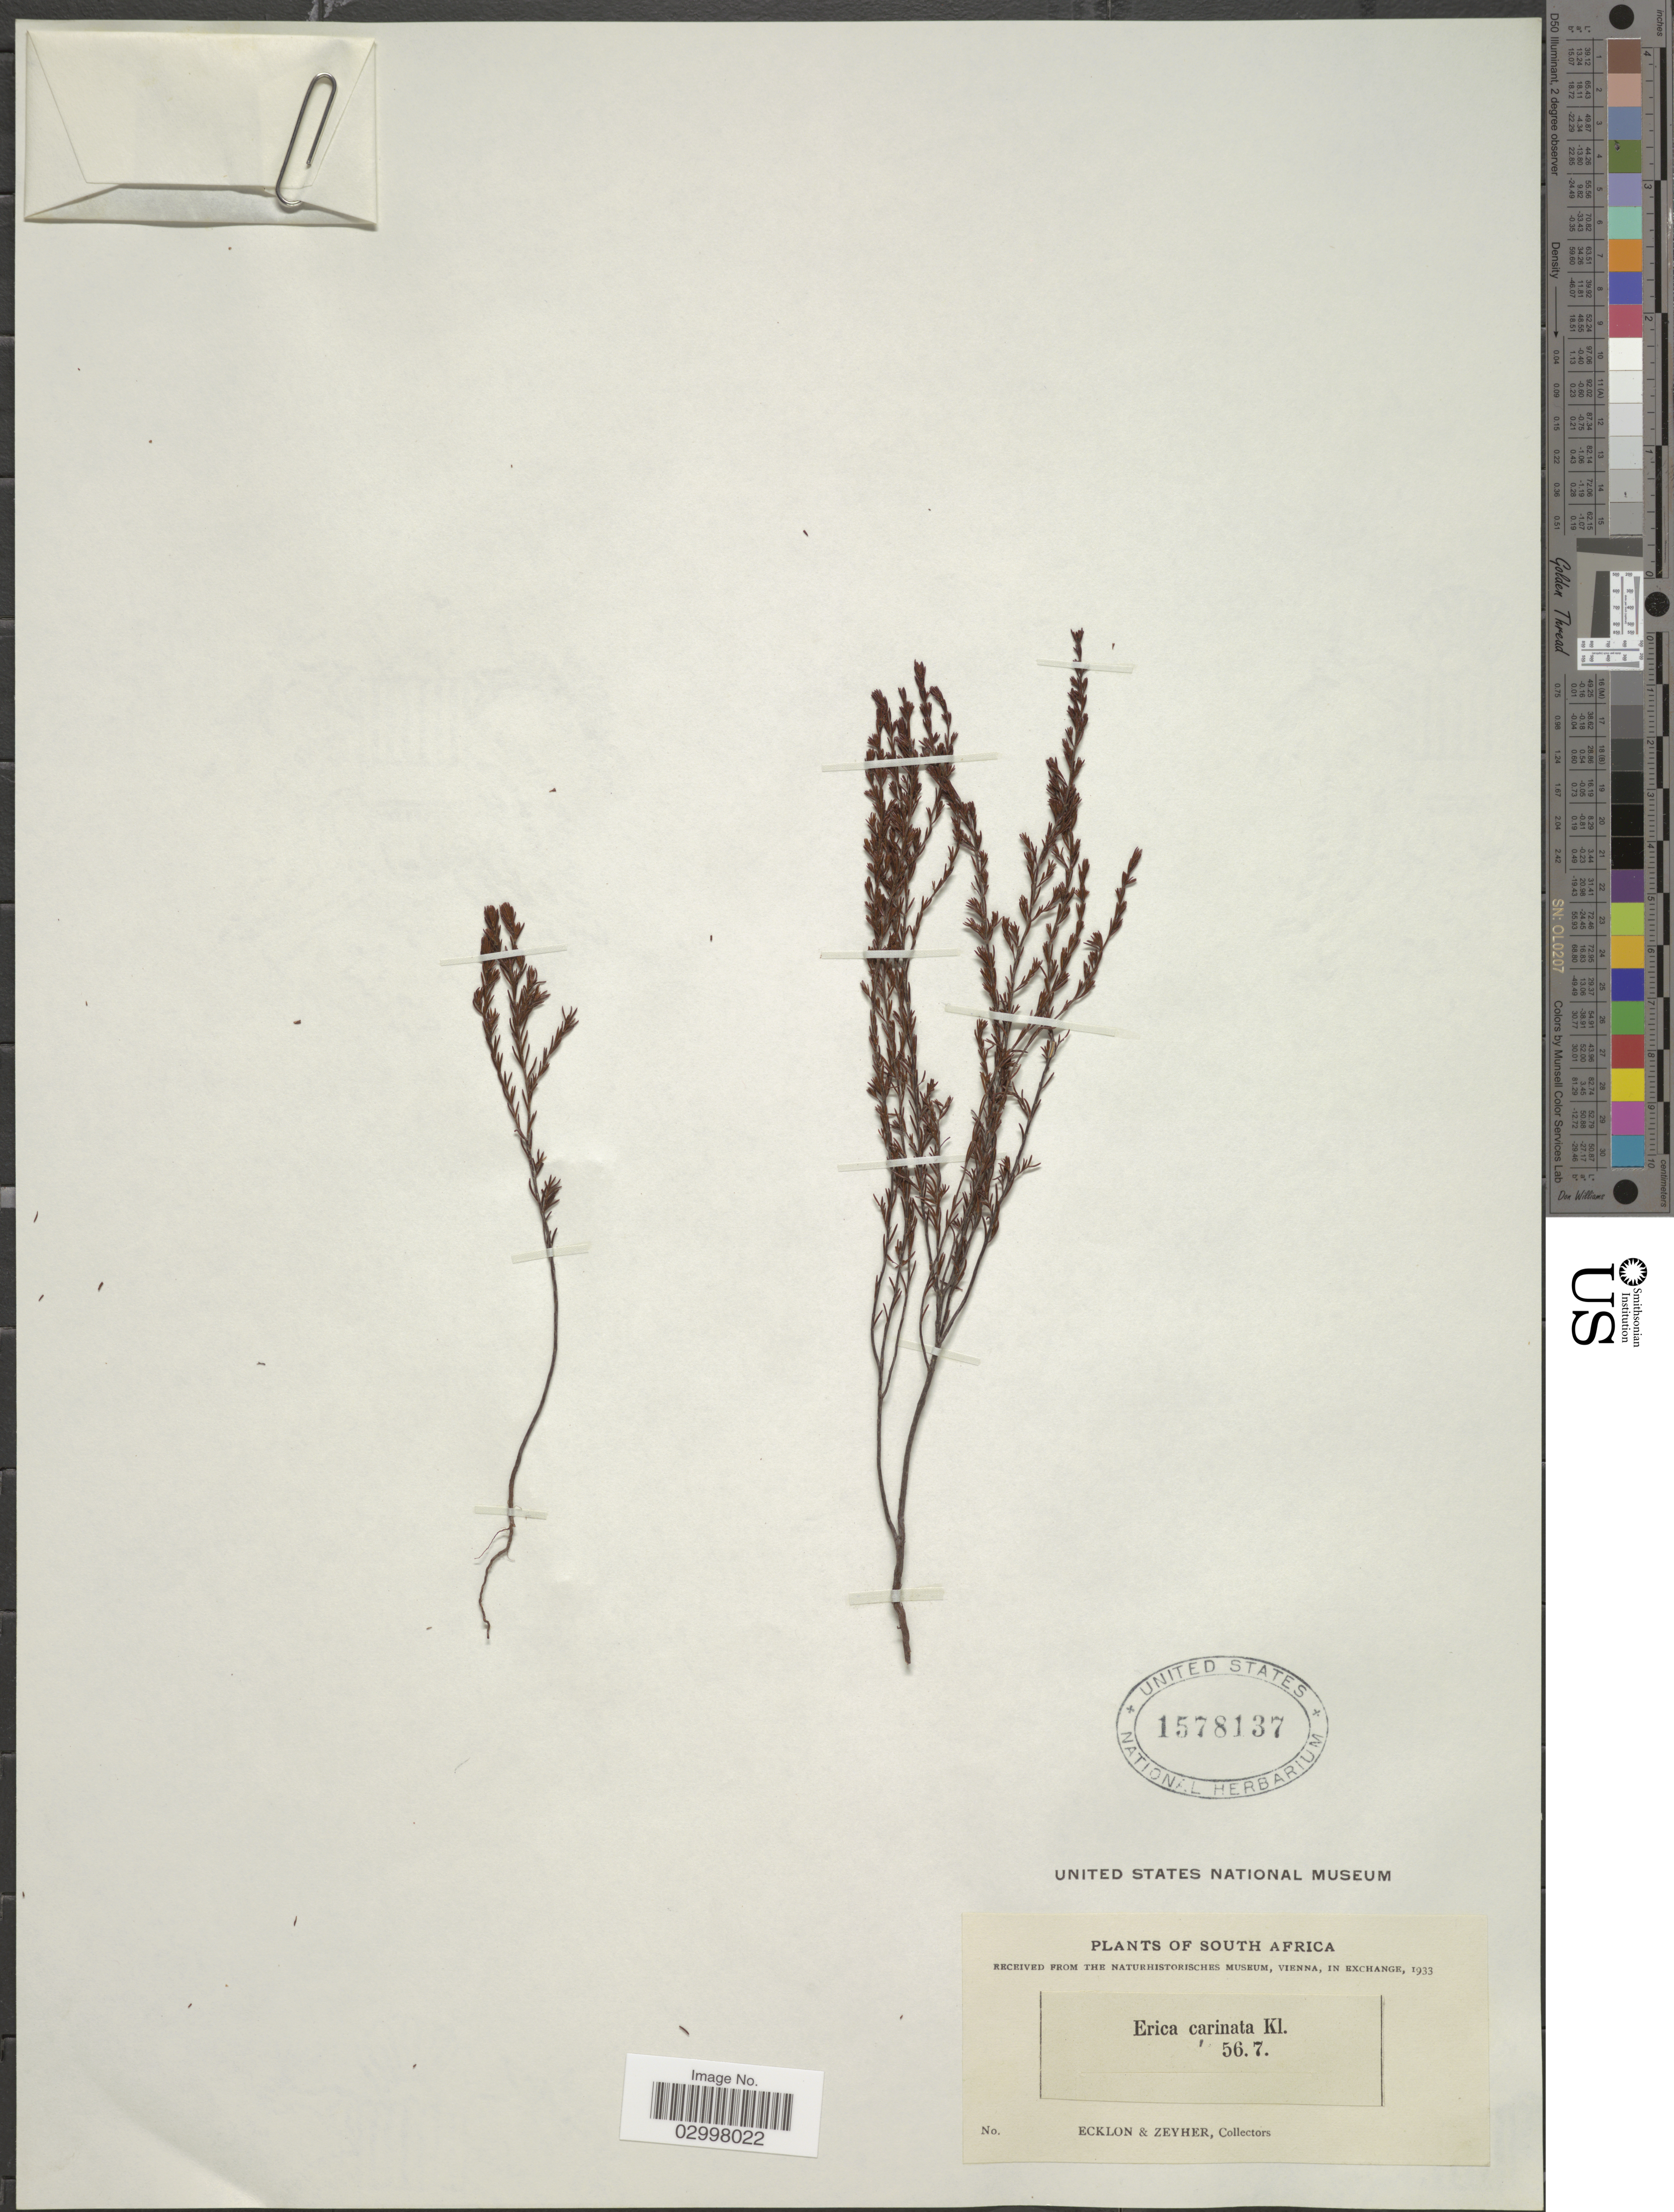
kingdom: Plantae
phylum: Tracheophyta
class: Magnoliopsida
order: Ericales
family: Ericaceae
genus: Erica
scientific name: Erica carinata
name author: Lodd.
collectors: -. Ecklon & -. Zeyher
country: South Africa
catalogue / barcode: US 1578137